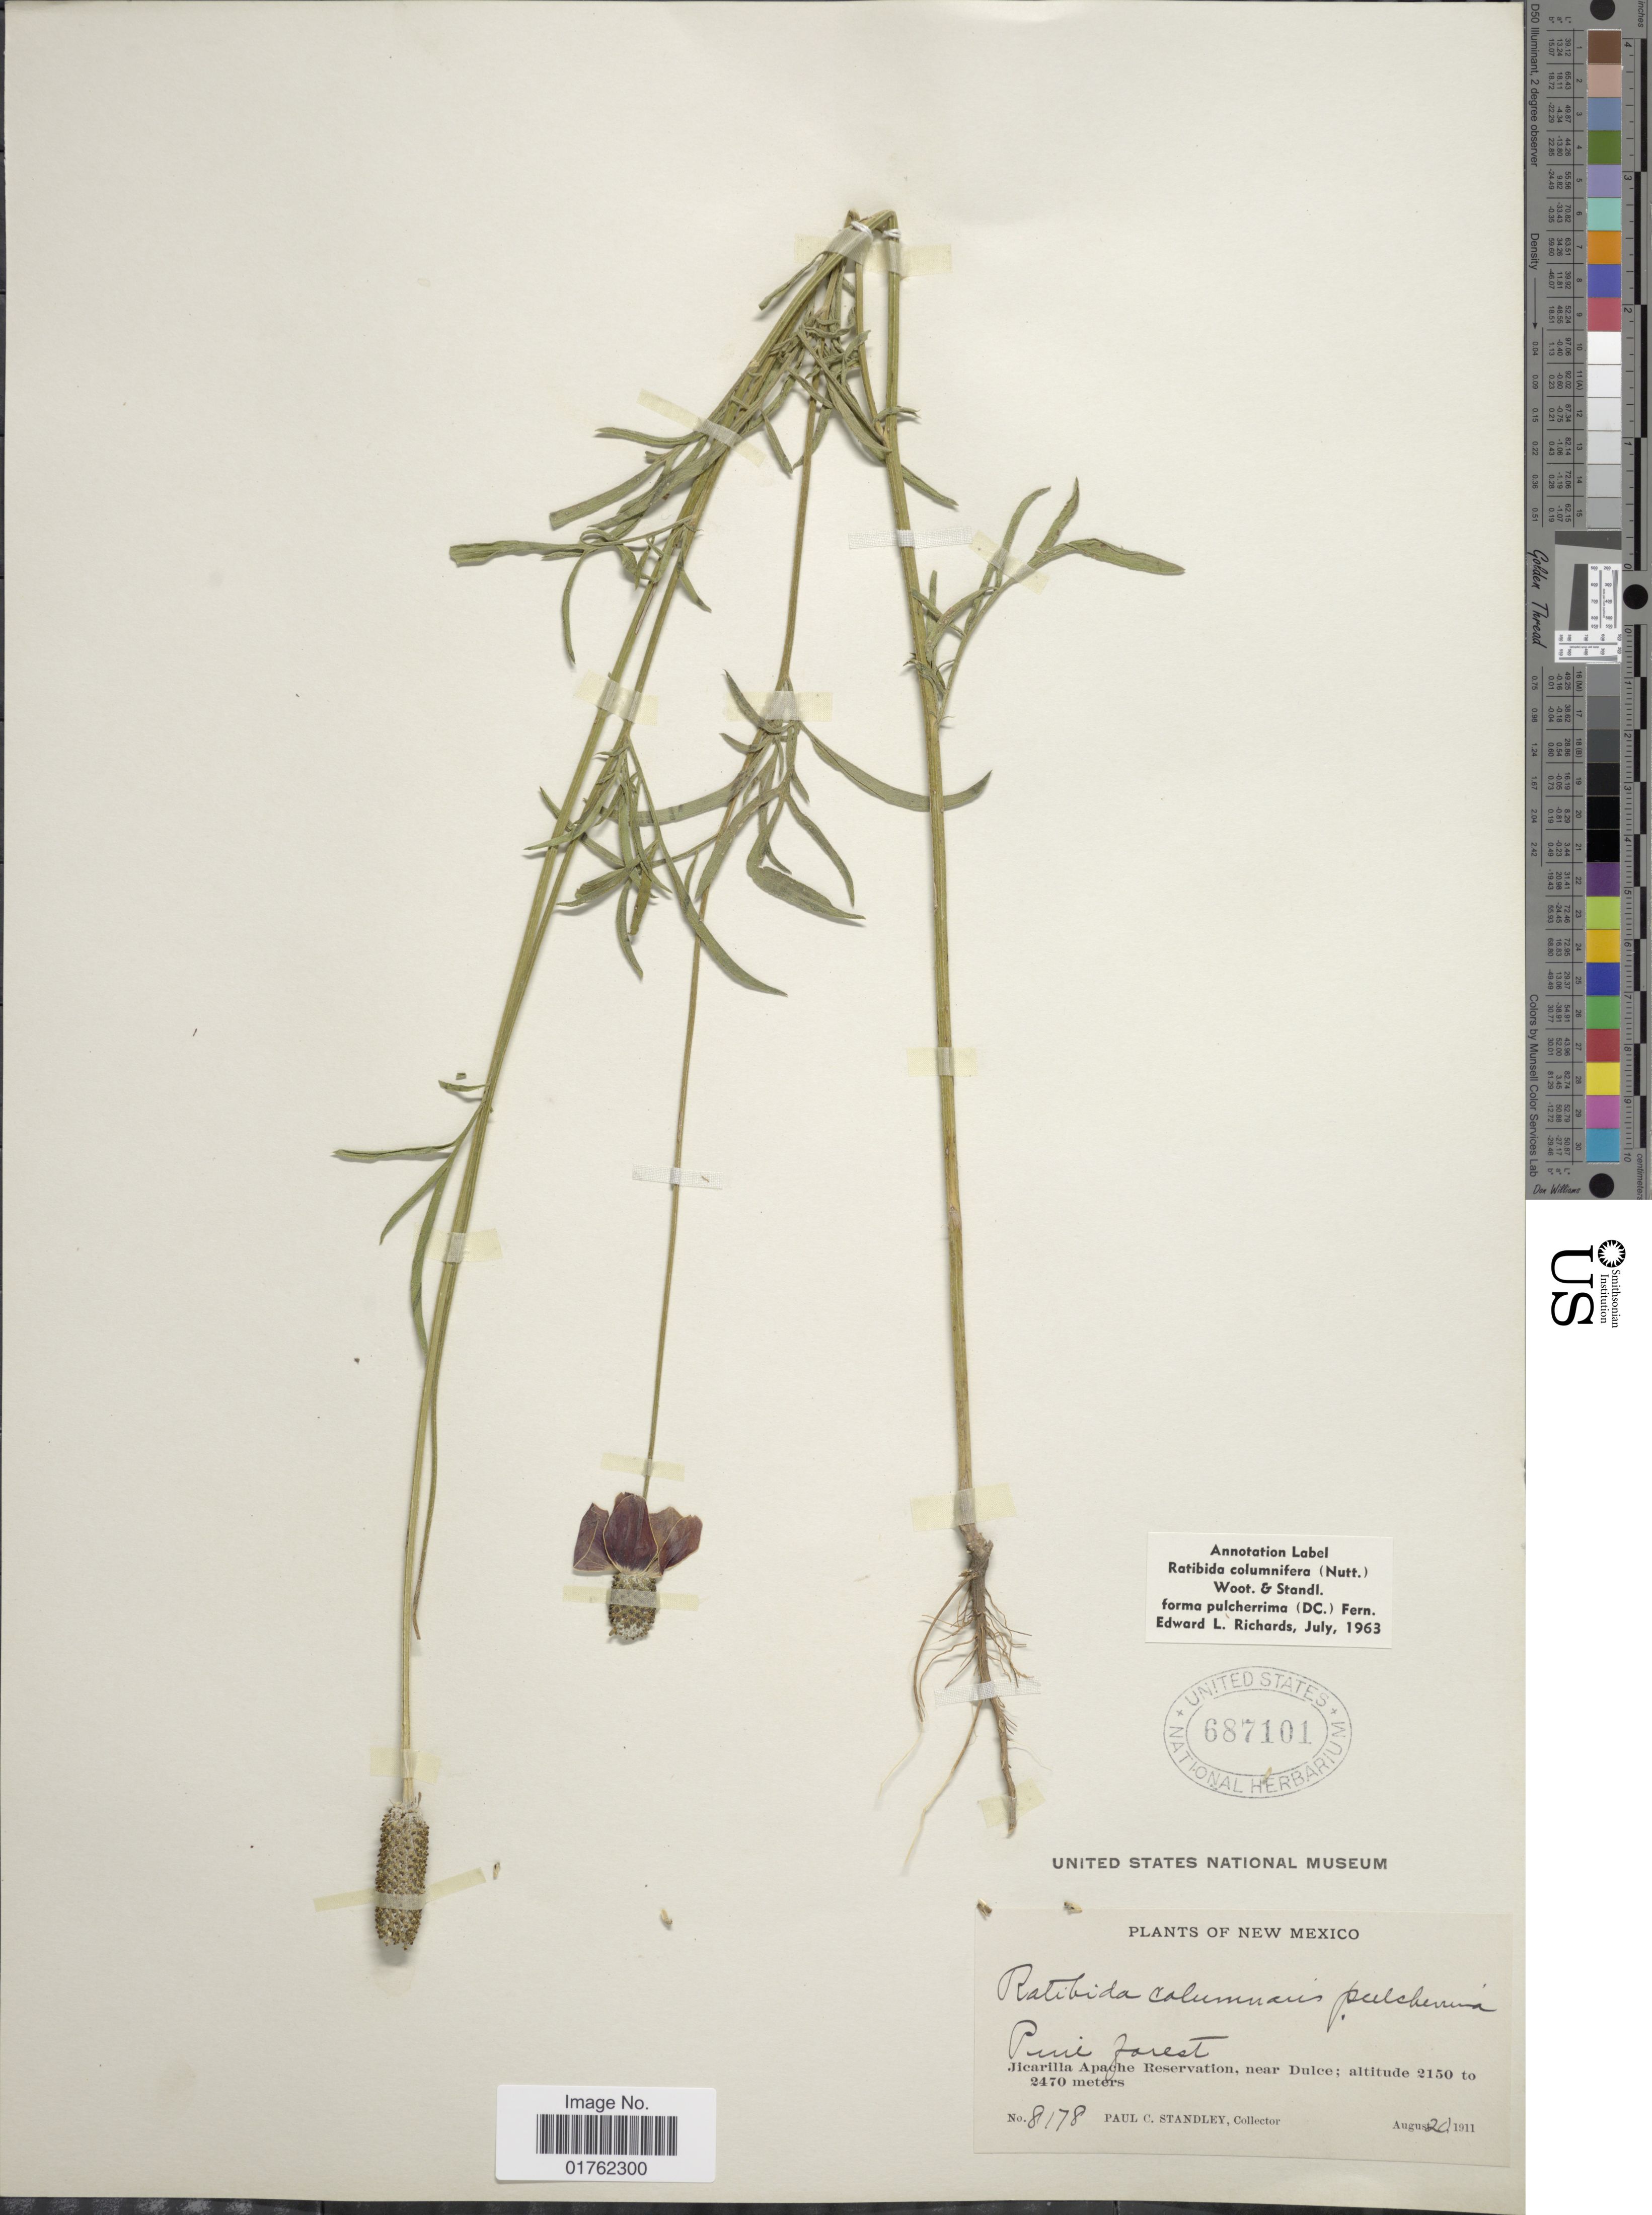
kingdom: Plantae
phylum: Tracheophyta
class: Magnoliopsida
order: Asterales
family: Asteraceae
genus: Ratibida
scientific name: Ratibida columnaris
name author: (Pursh) D. Don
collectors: P. C. Standley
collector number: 8178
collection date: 1911-08-20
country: United States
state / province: New Mexico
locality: Pine forest, Jicarilla Apache Reservation, near Dulce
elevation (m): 2150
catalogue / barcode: US 687101